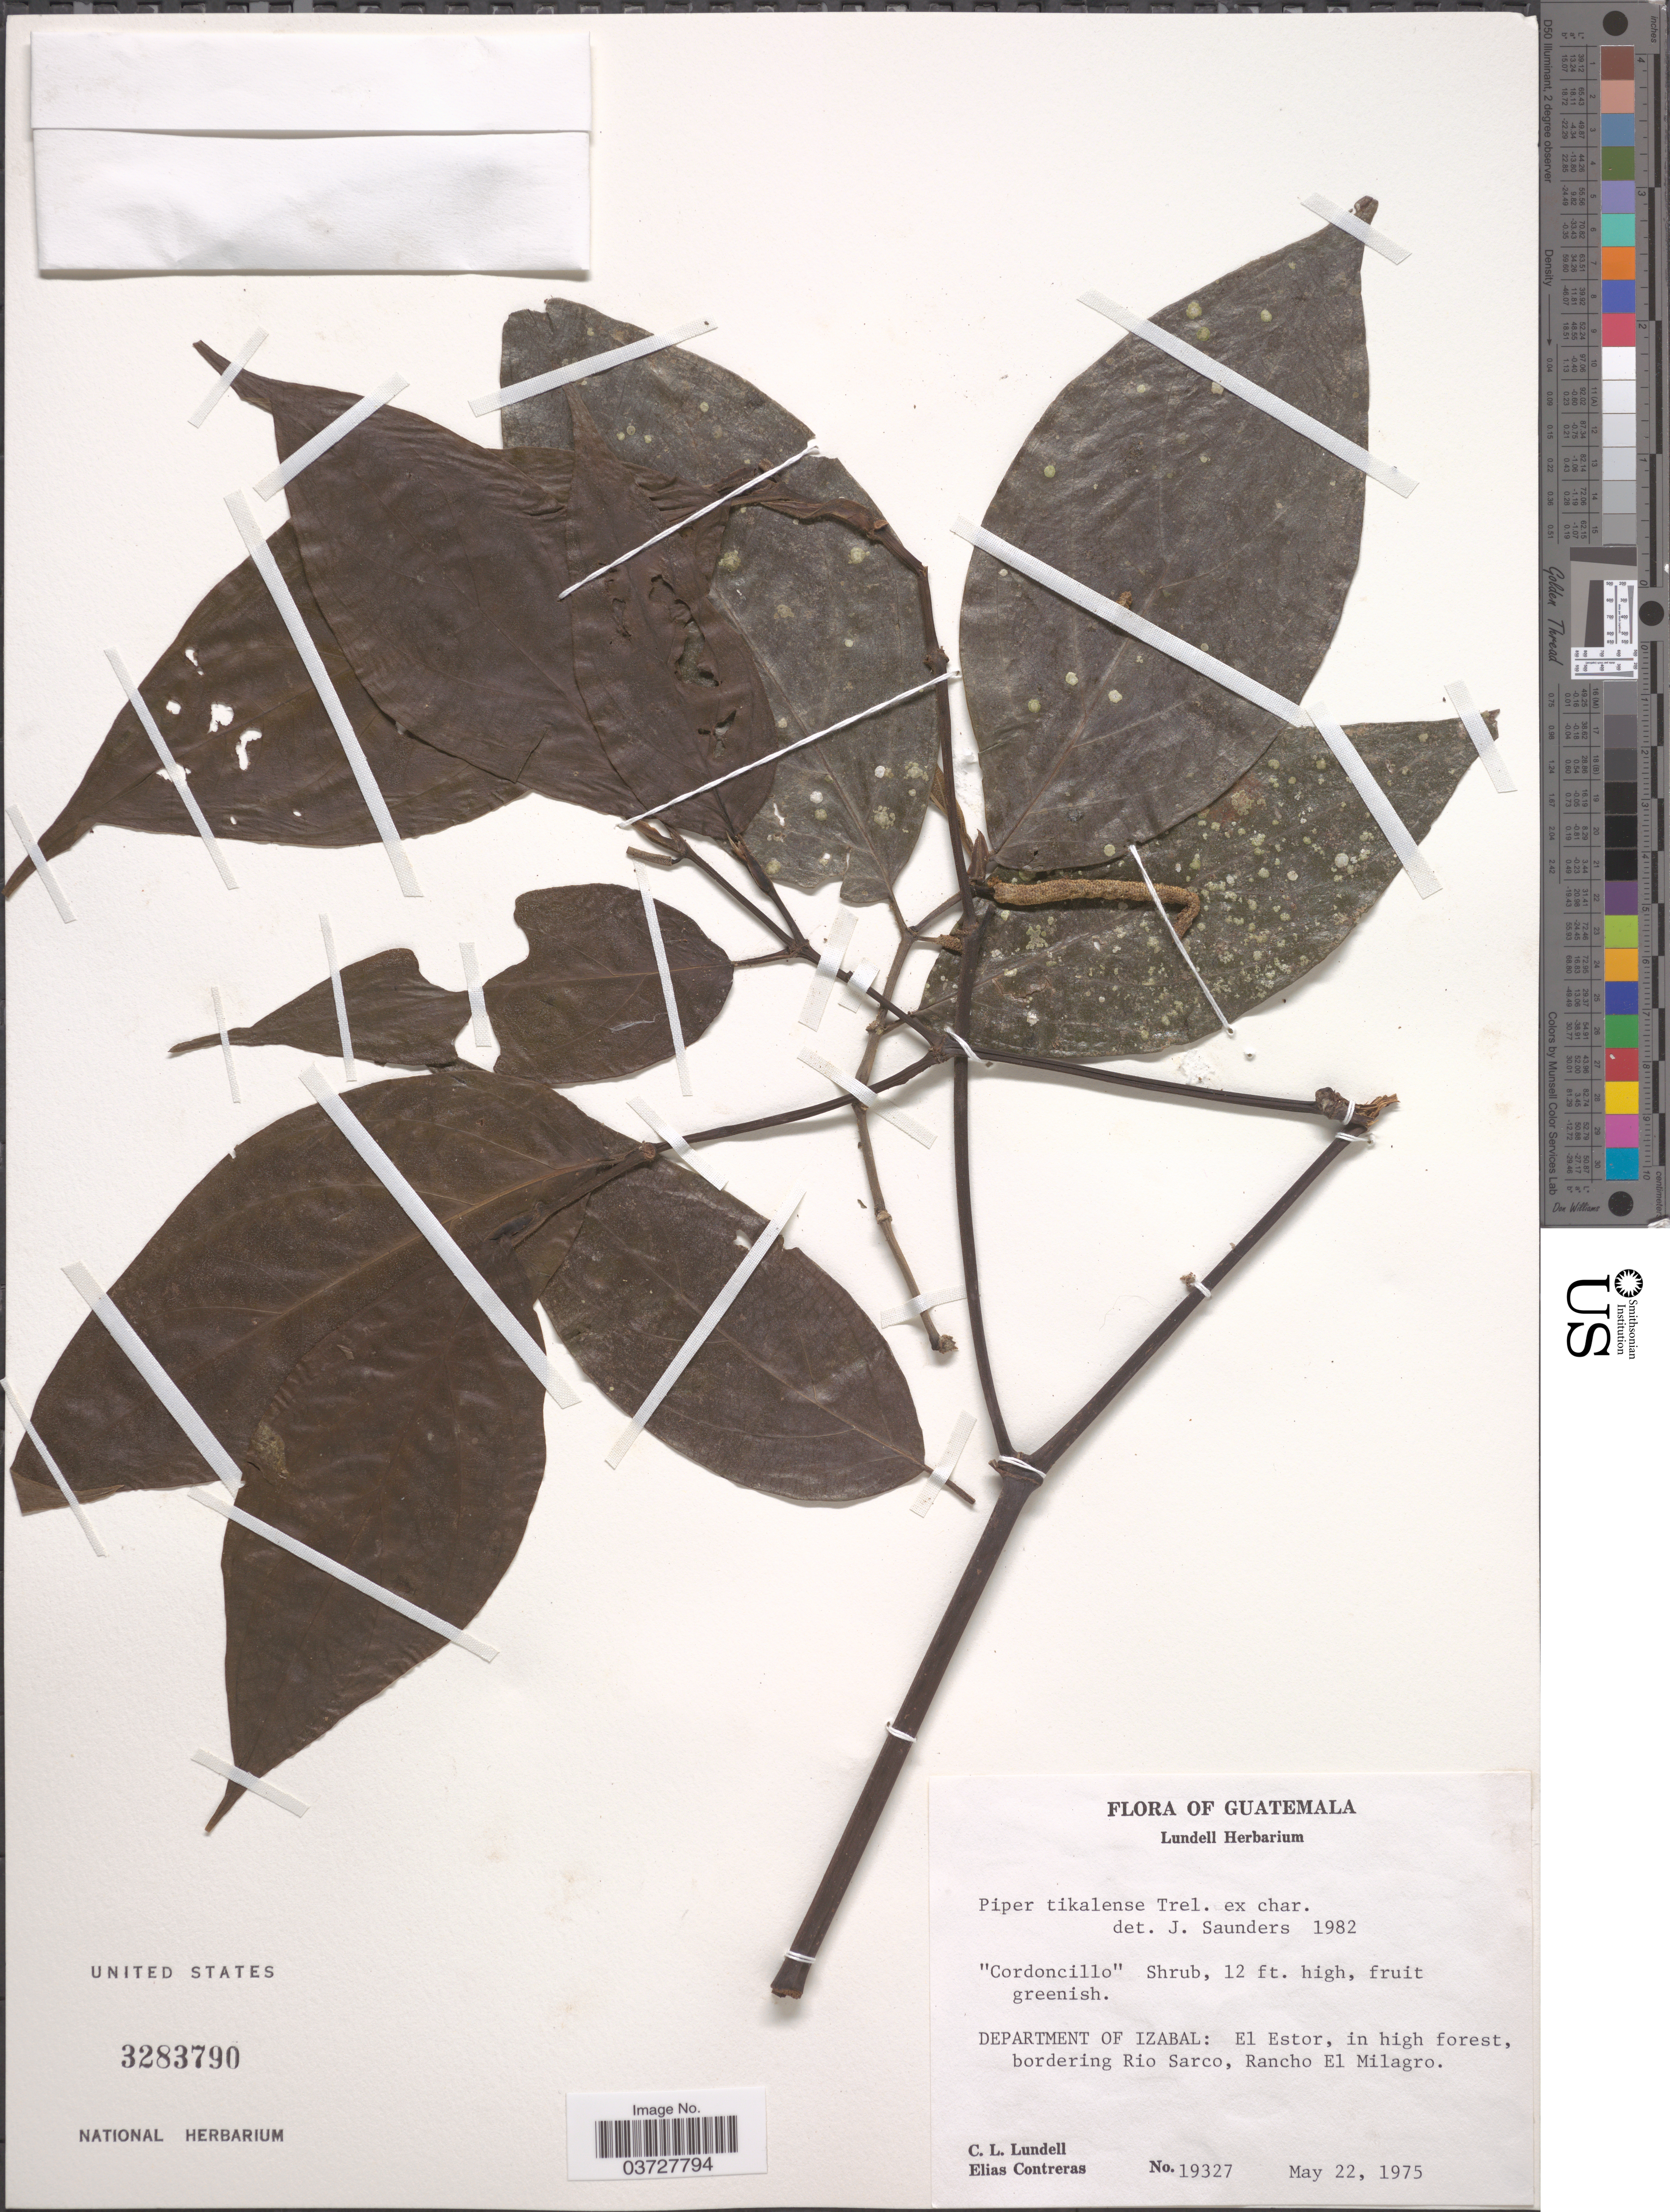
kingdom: Plantae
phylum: Tracheophyta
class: Magnoliopsida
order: Piperales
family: Piperaceae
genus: Piper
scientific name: Piper tikalense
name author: Trel.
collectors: C. L. Lundell & E. Contreras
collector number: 19327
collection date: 1975-05-22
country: Guatemala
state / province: Izabal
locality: Department of Izabal: El Estor, in high forest, bordering Rio Sarco, Rancho El Milagro.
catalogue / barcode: US 3283790